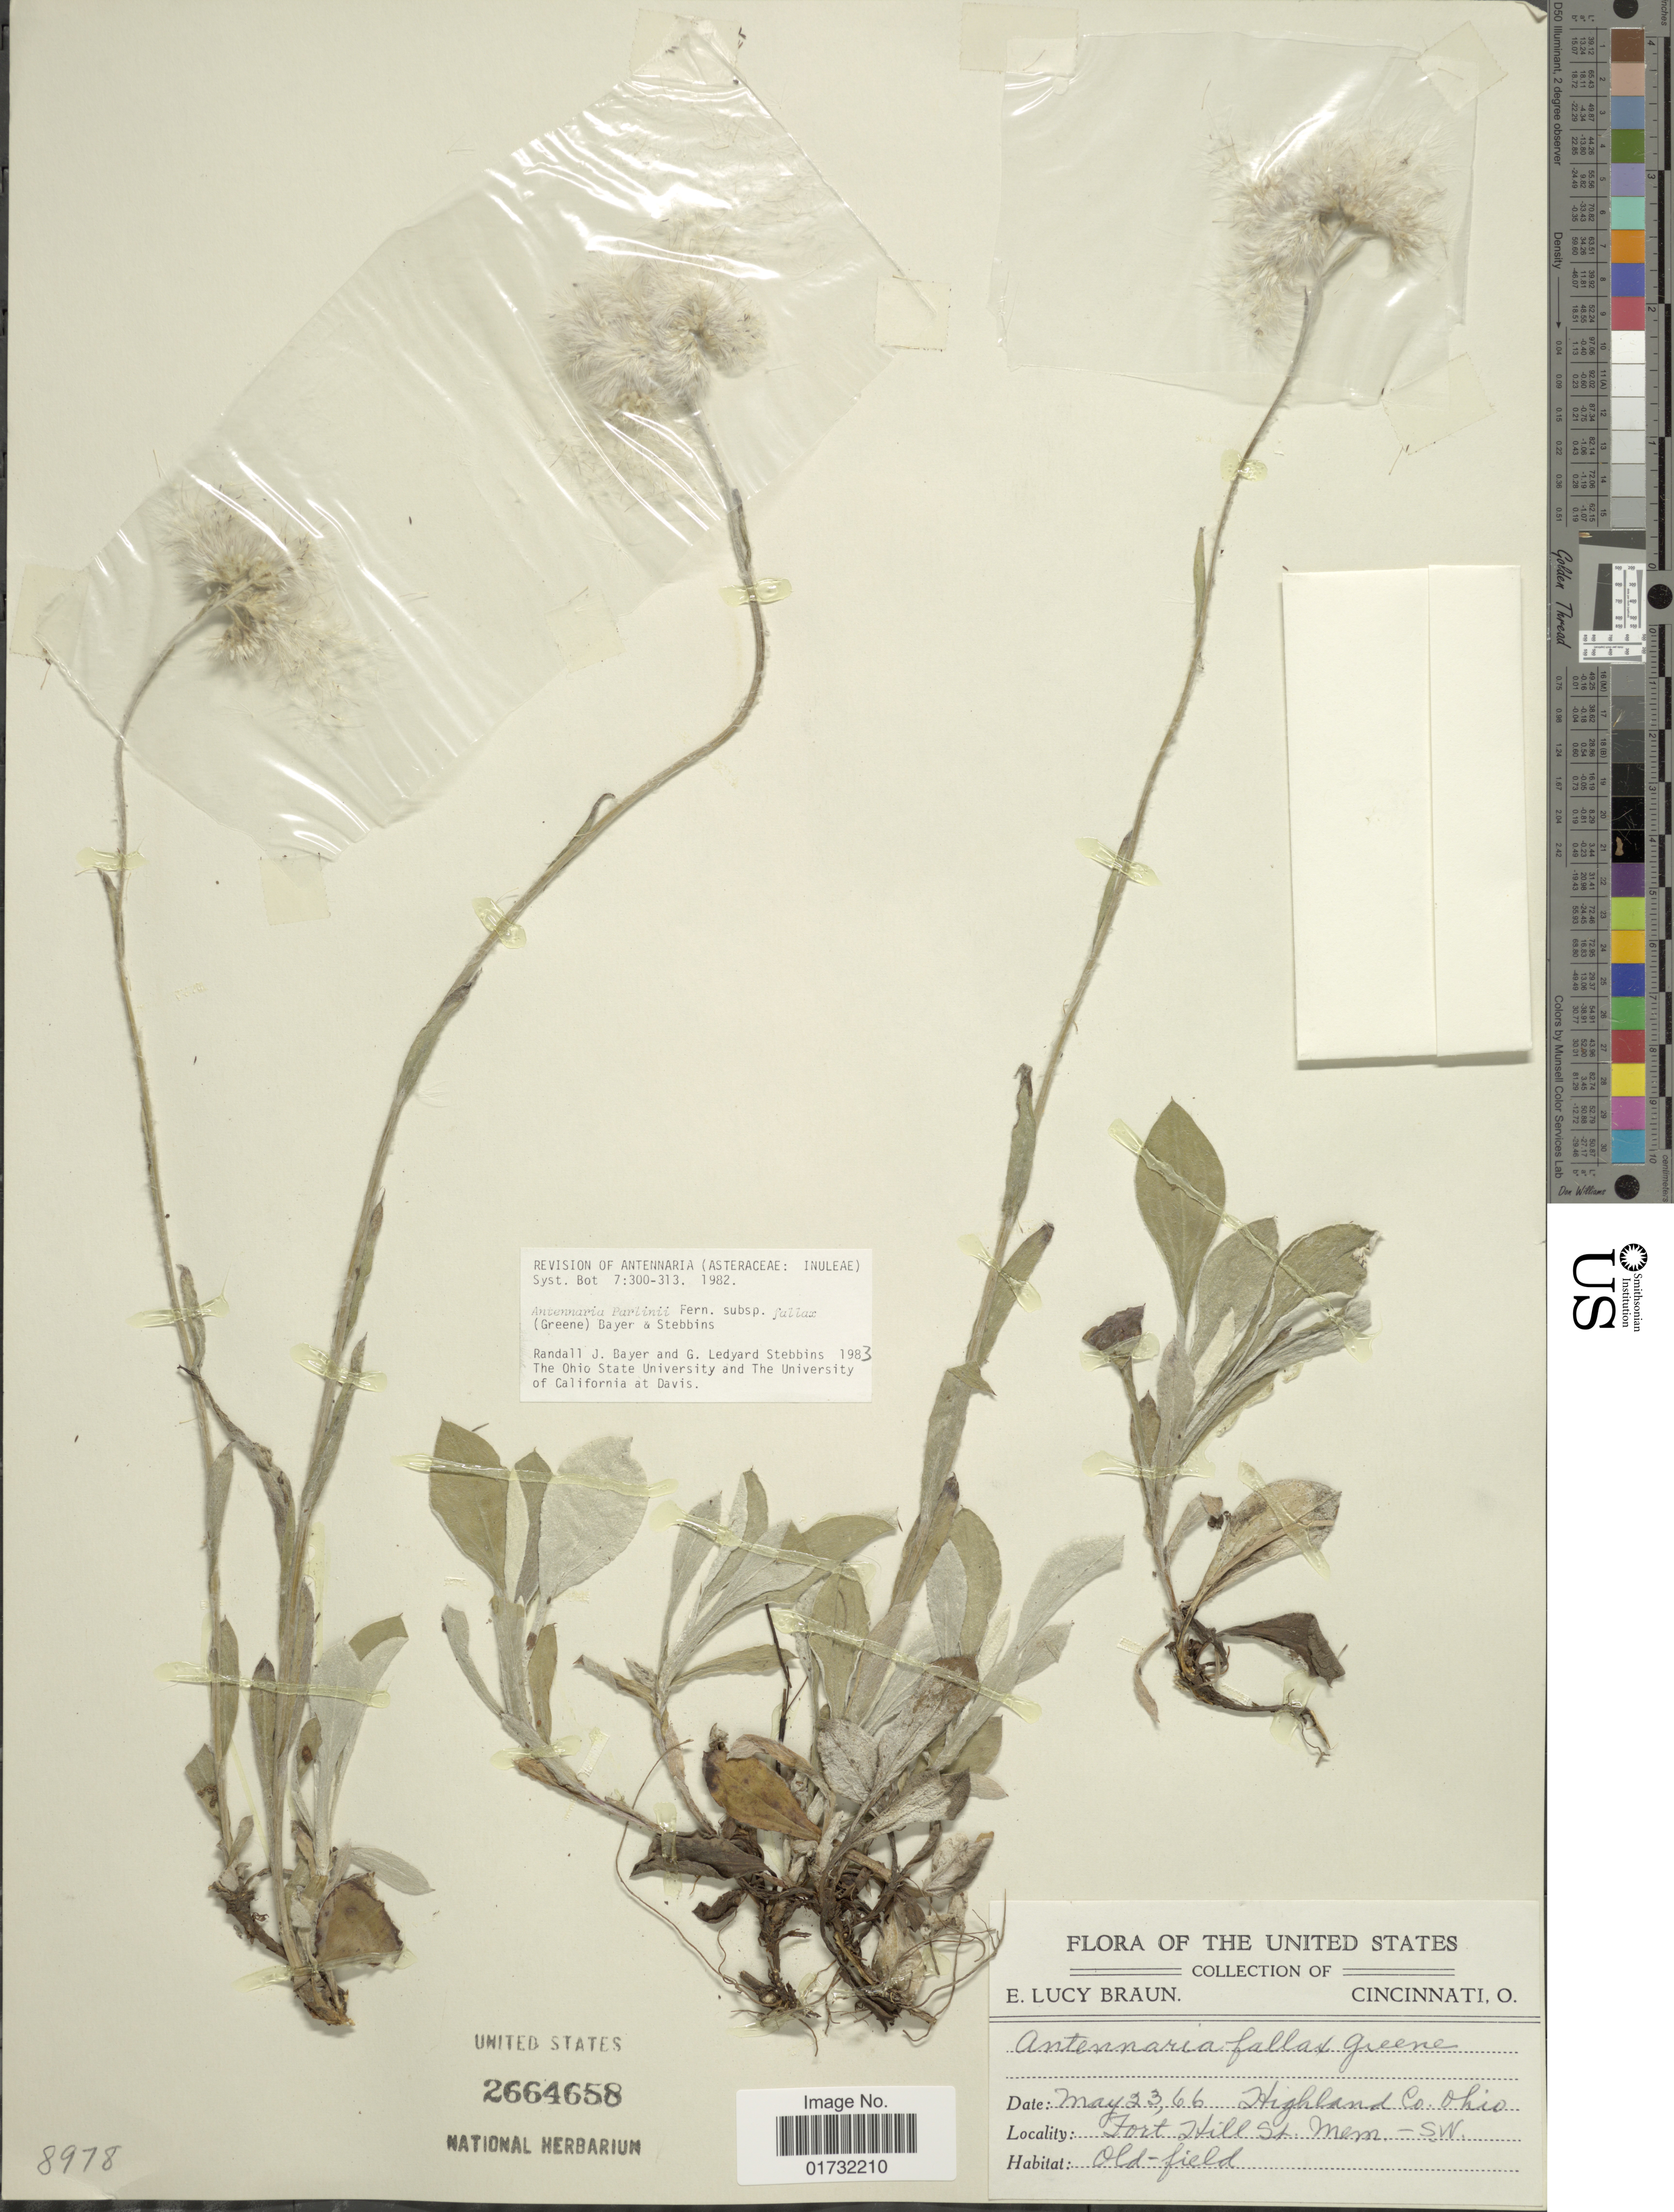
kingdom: Plantae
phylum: Tracheophyta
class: Magnoliopsida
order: Asterales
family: Asteraceae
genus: Antennaria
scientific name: Antennaria parlinii subsp. fallax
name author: (Greene) R.J. Bayer & Stebbins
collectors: E. L. Braun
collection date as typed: Transcribed d/m/y: 23/5/66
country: United States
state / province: Ohio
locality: Highland Co. Fort Hill St. Mem -SW.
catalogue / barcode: US 2664658